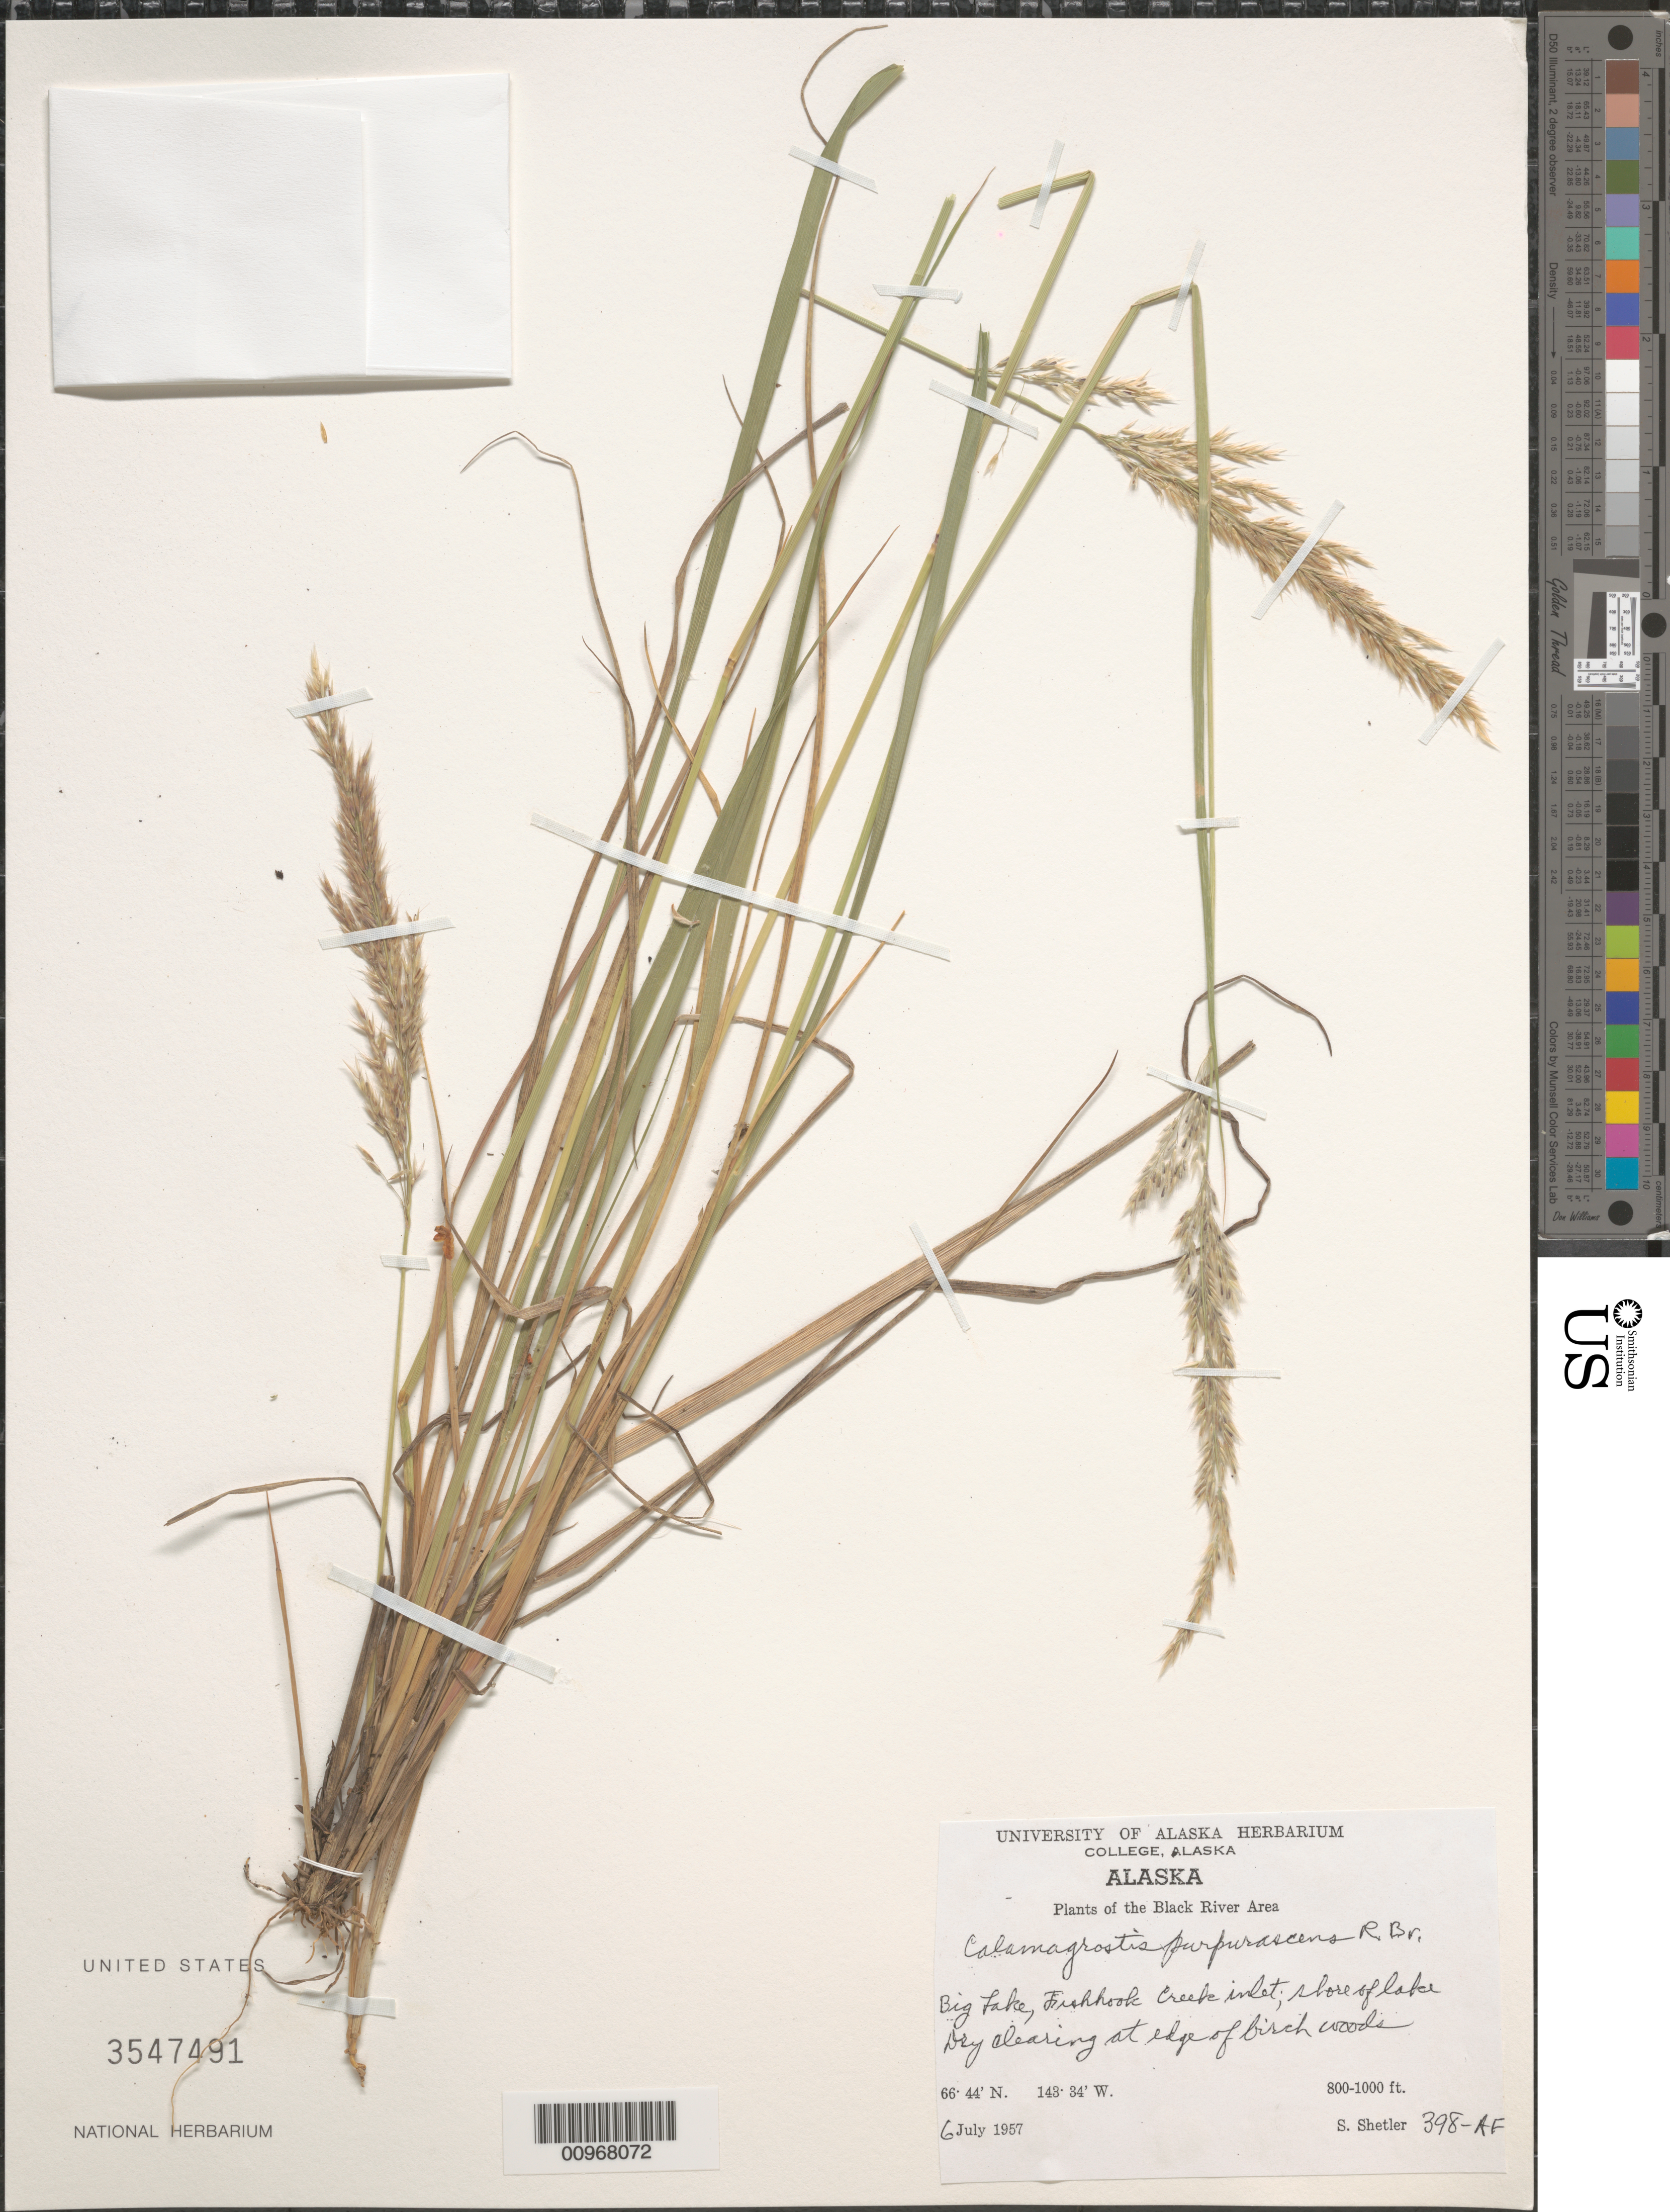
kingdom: Plantae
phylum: Tracheophyta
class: Liliopsida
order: Poales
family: Poaceae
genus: Calamagrostis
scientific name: Calamagrostis purpurascens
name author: R. Br.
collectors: S. Shetler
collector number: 398-AF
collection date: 1957-07-06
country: United States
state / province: Alaska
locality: The Black River Area. Big Lake, Fishhook Creek inlet; shore of lake.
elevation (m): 244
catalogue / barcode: US 3547491